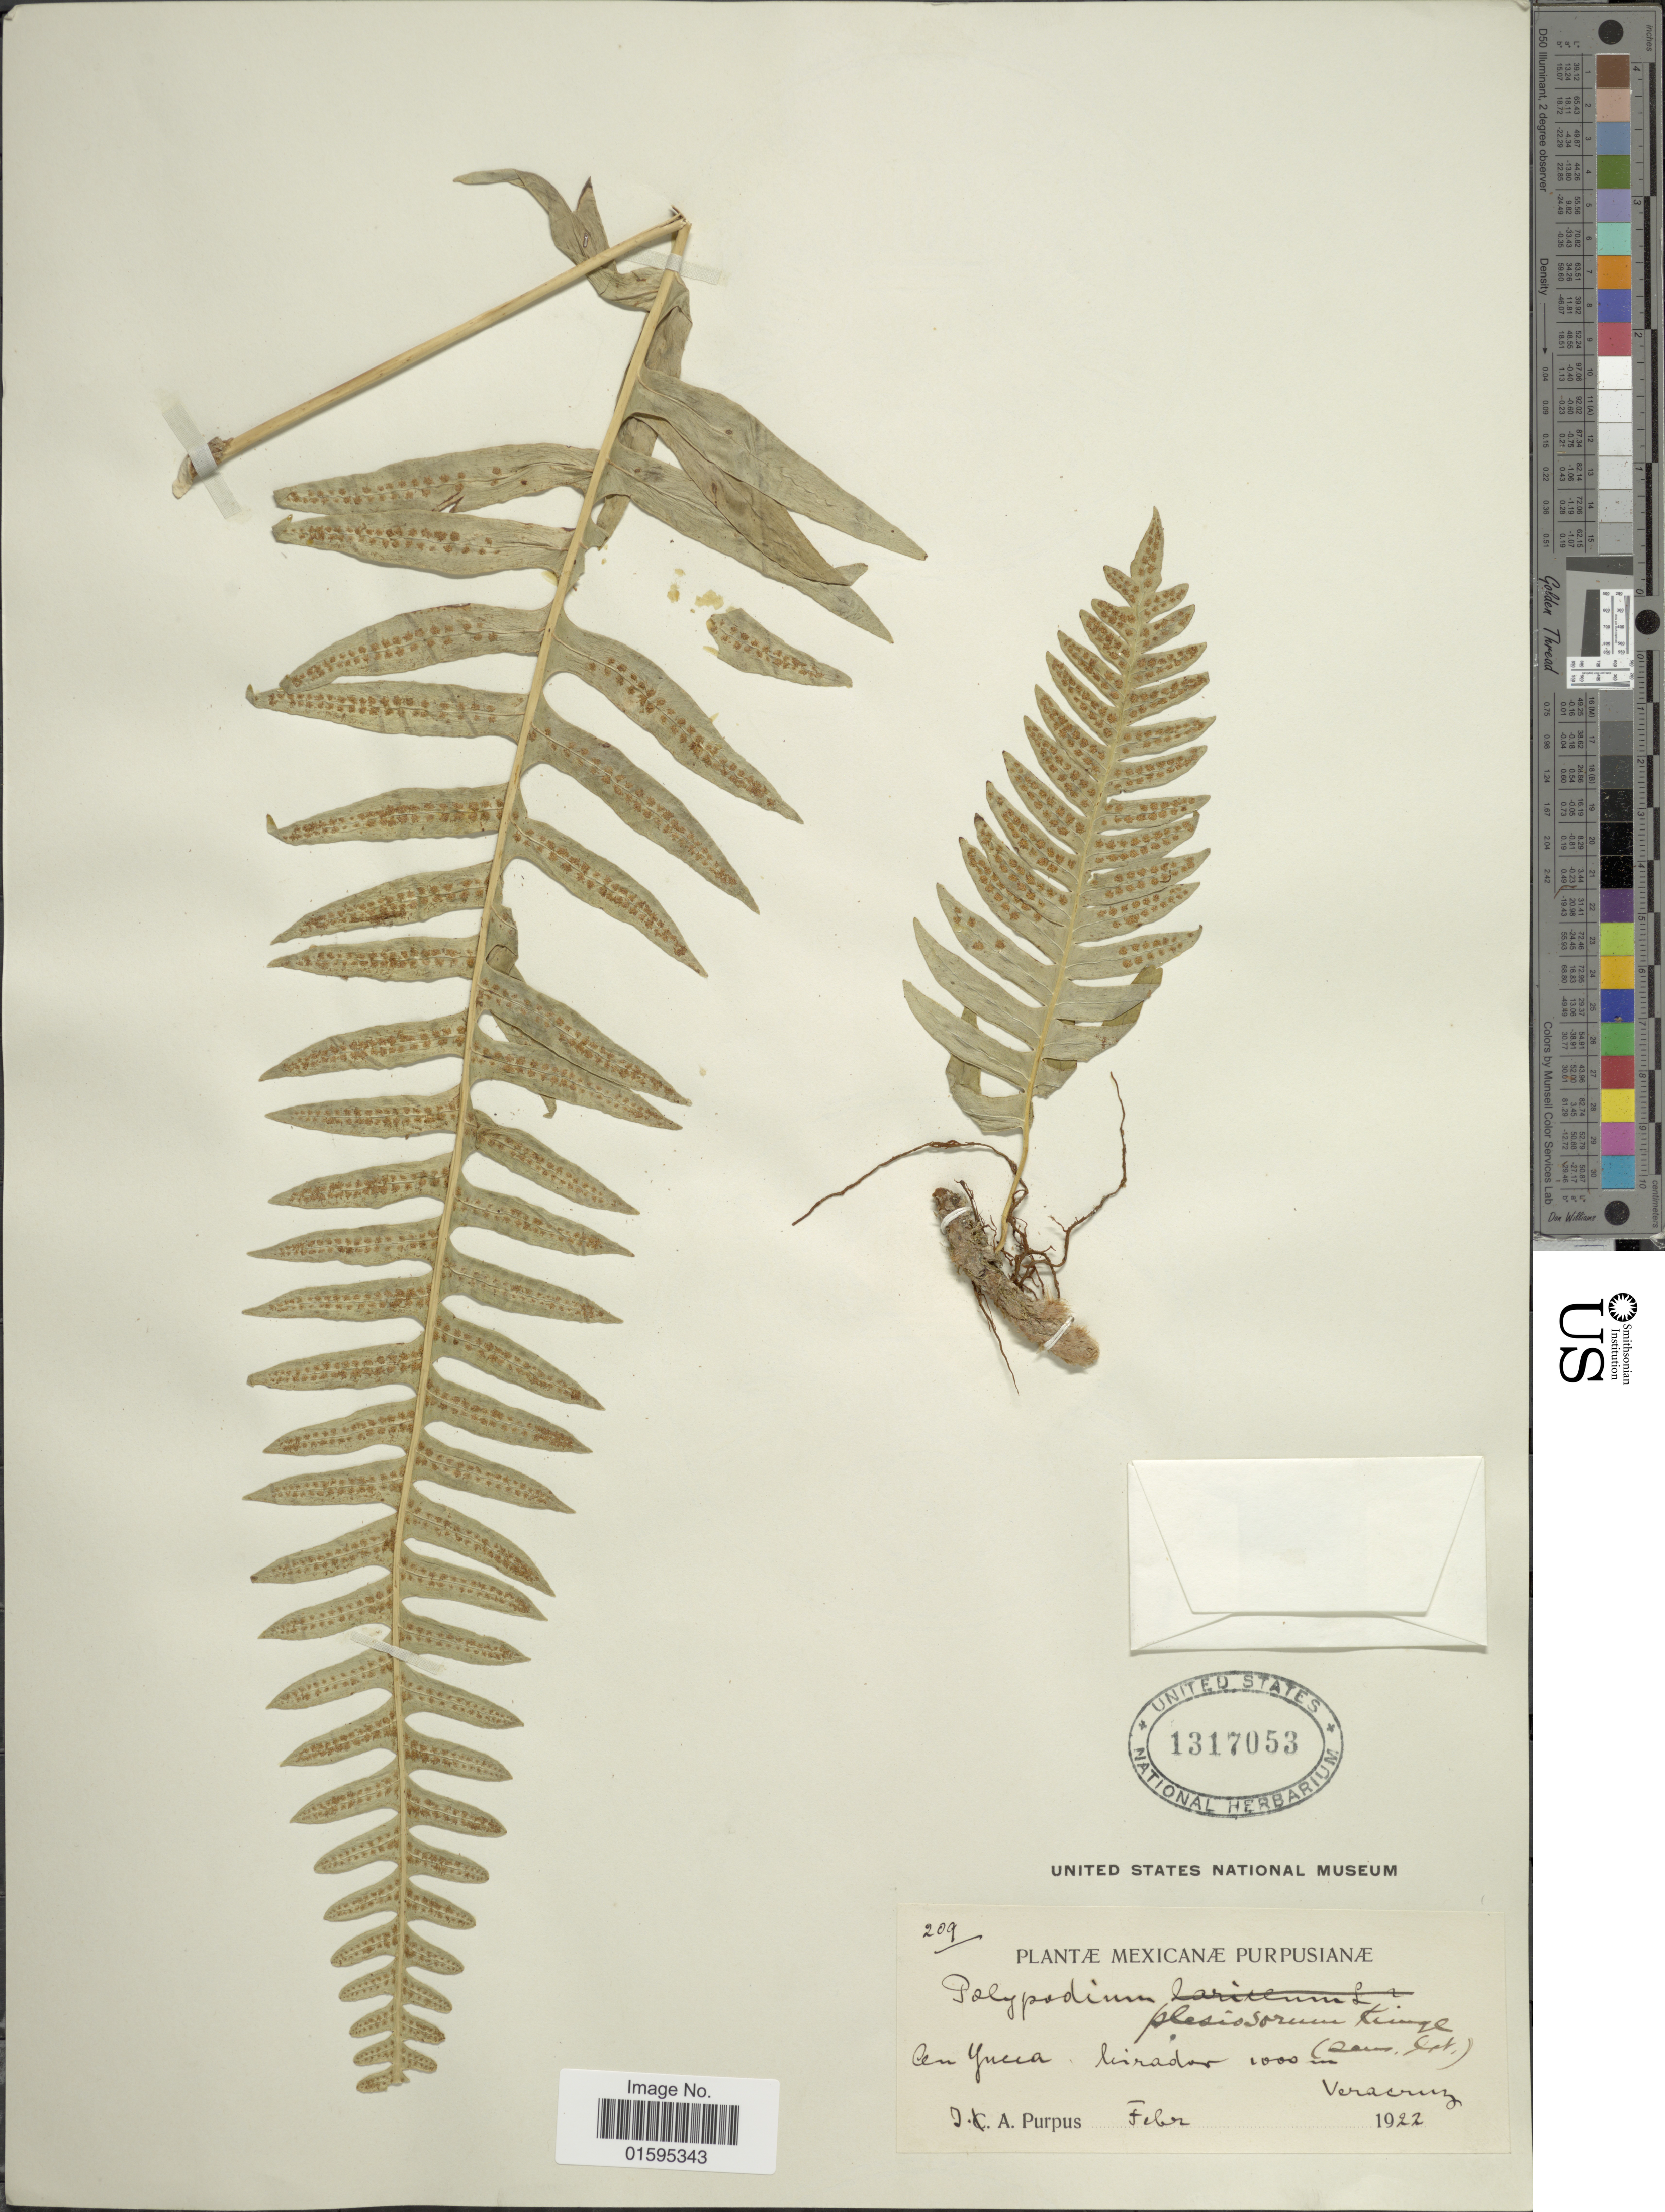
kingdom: Plantae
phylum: Tracheophyta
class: Polypodiopsida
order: Polypodiales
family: Polypodiaceae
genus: Polypodium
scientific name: Polypodium plesiosorum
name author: Kunze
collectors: J. A. Purpus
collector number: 209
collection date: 1922-02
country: Mexico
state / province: Veracruz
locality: On Yucea, lirador, Veracruz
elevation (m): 1000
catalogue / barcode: US 1317053